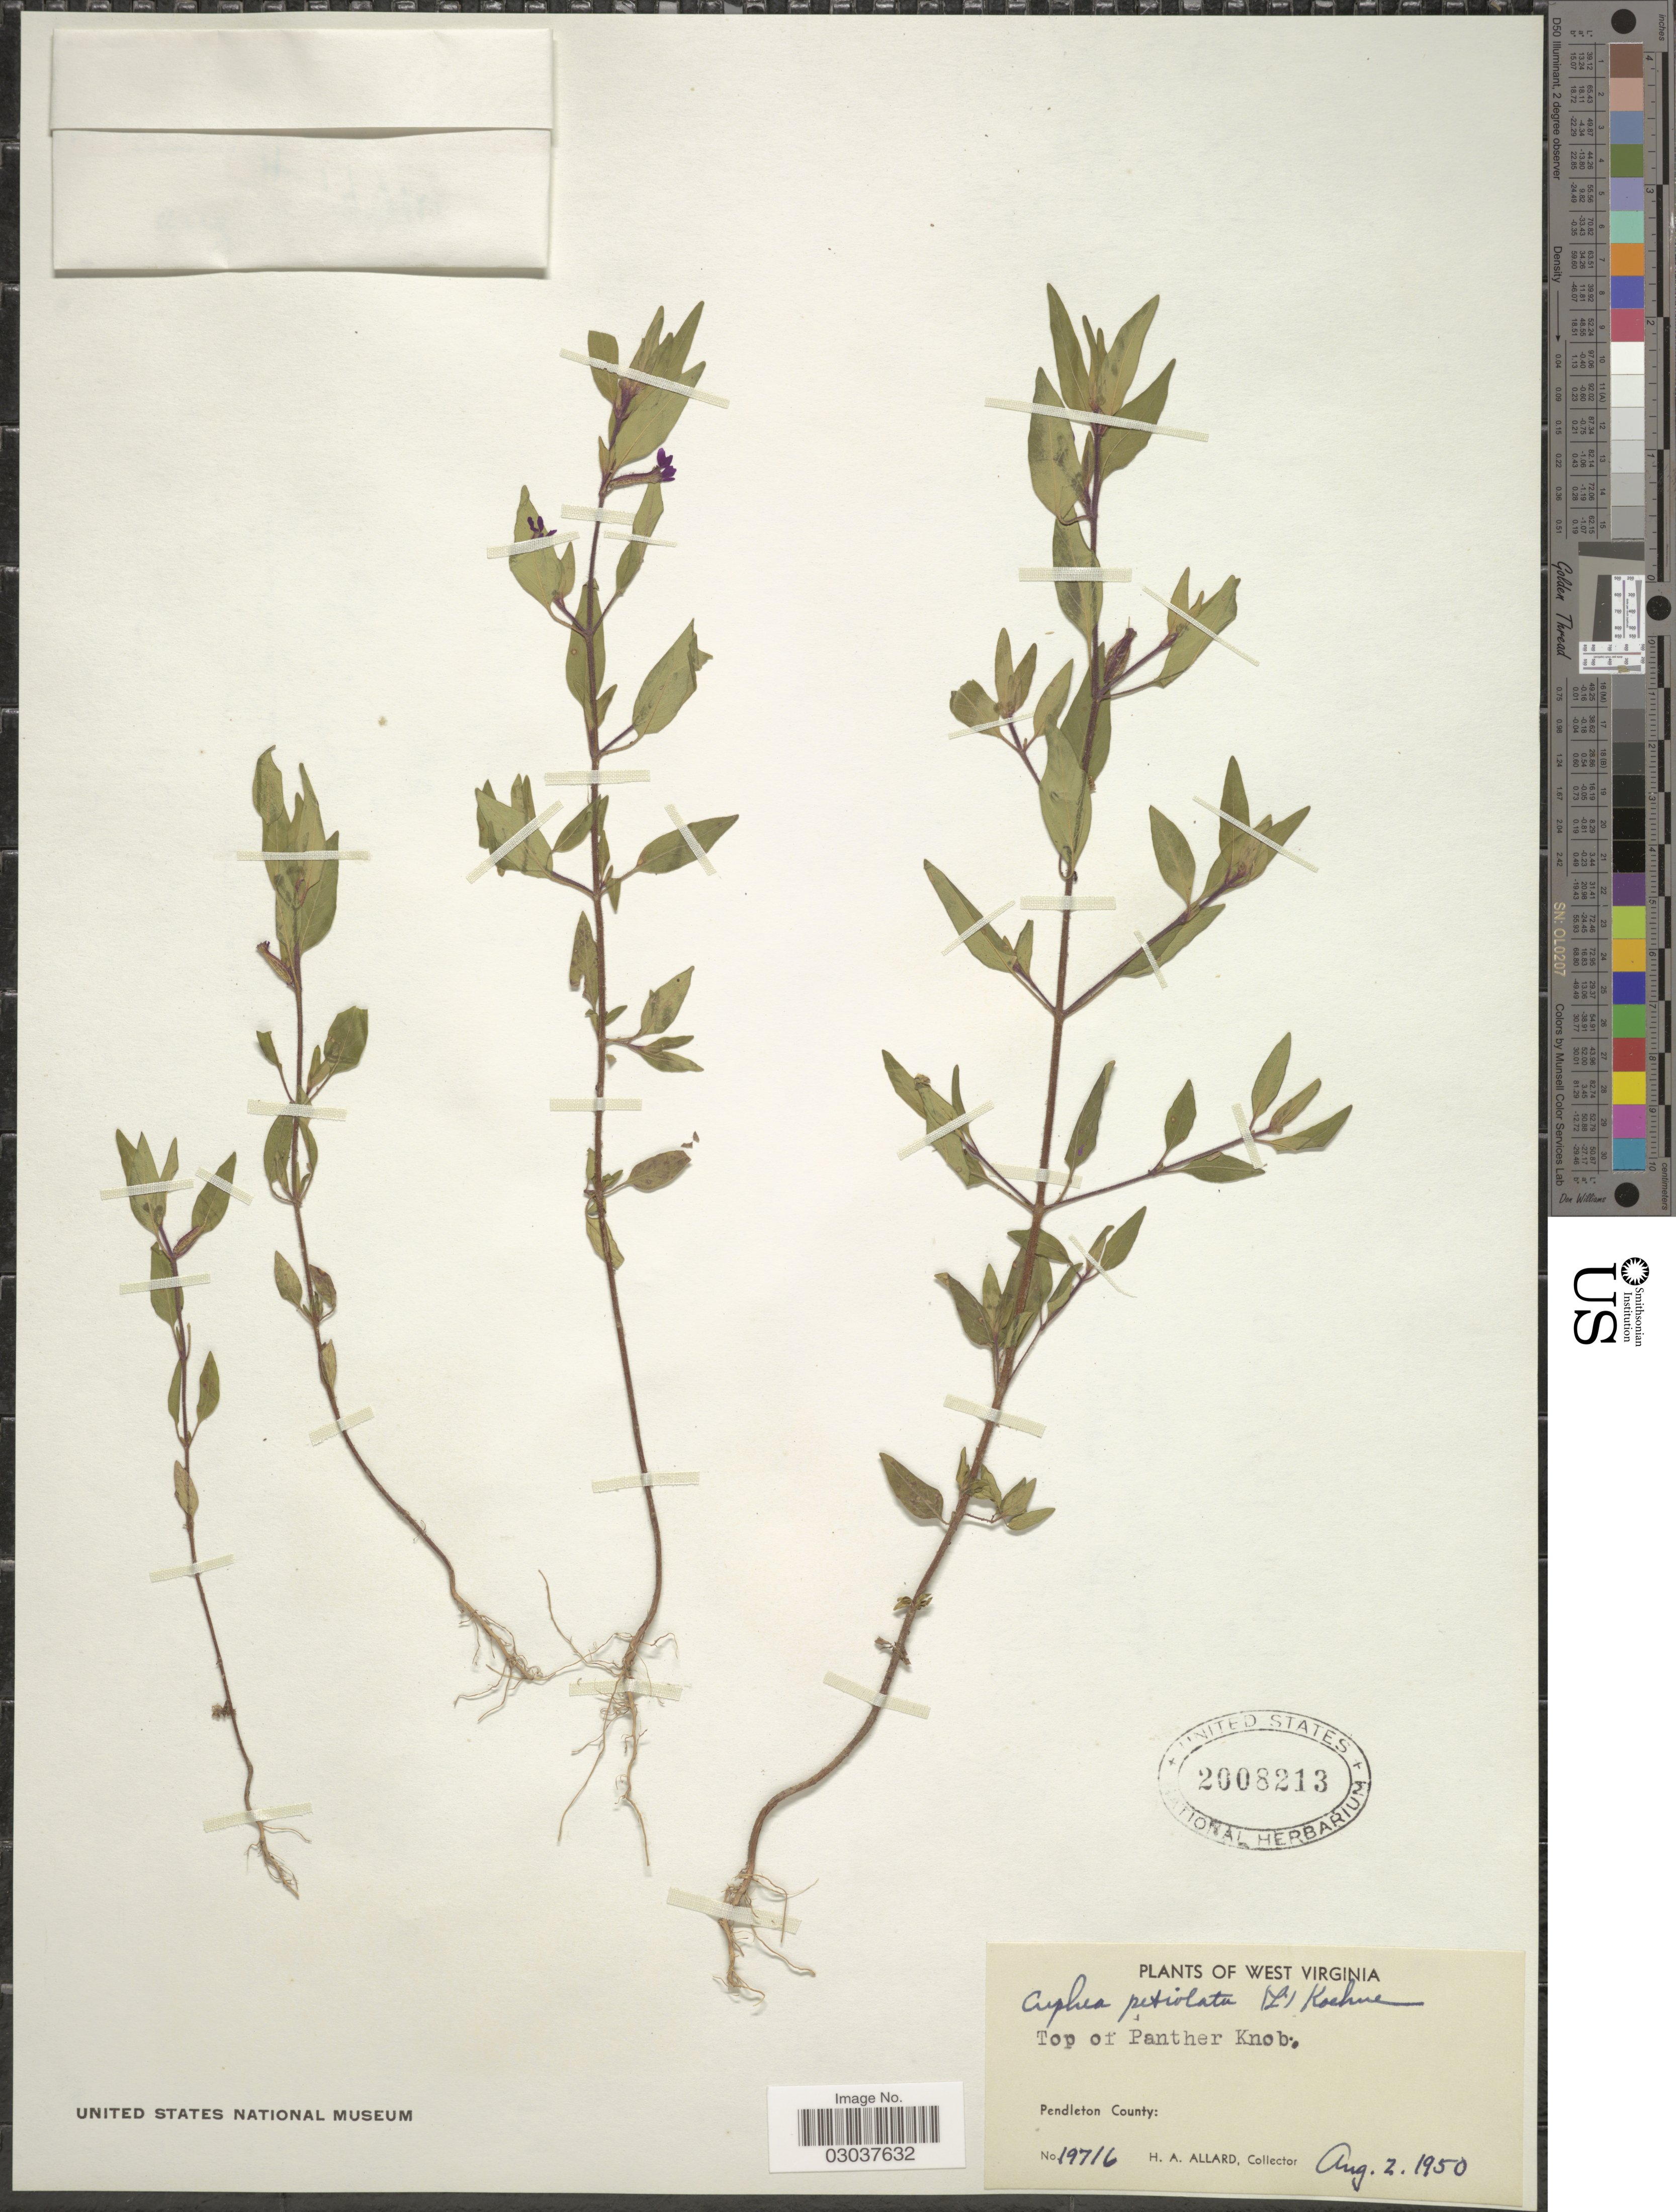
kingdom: Plantae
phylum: Tracheophyta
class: Magnoliopsida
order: Myrtales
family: Lythraceae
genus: Cuphea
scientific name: Cuphea petiolata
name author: Pohl ex Koehne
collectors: H. A. Allard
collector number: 19716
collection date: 1950-08-02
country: United States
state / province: West Virginia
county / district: Pendleton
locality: Top of Panther Knob. Pendleton County.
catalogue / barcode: US 2008213